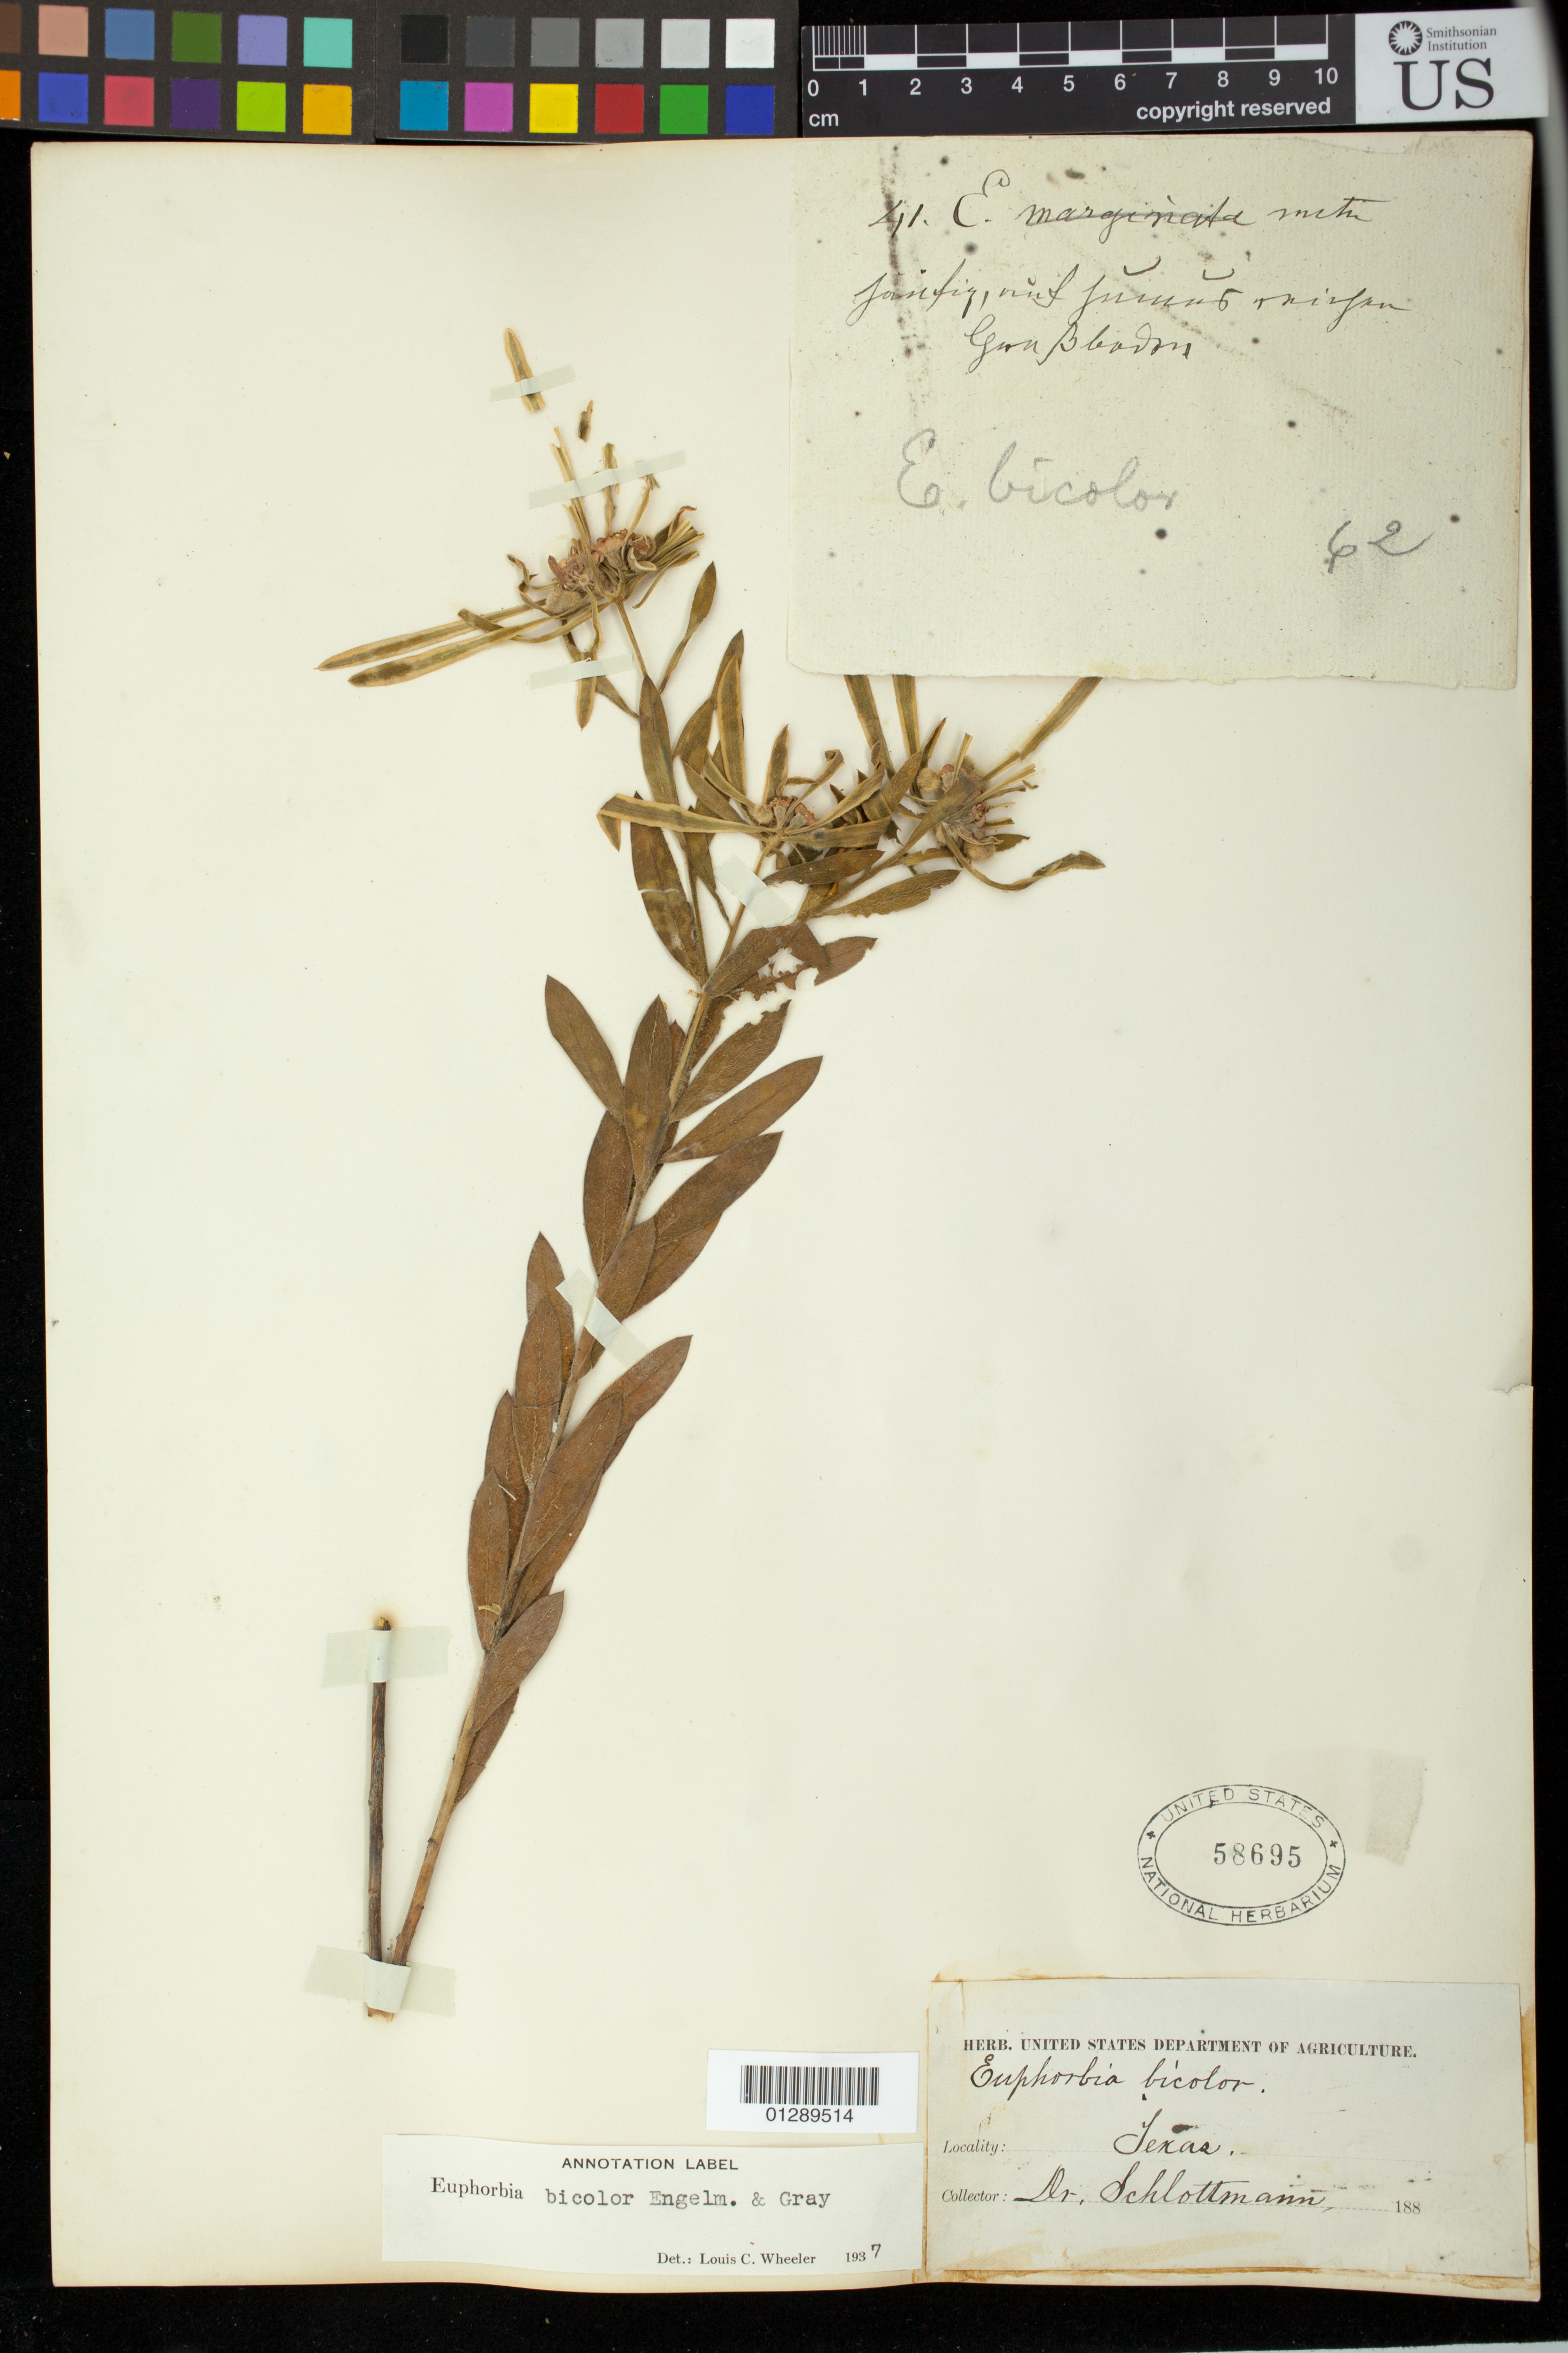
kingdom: Plantae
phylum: Tracheophyta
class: Magnoliopsida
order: Malpighiales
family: Euphorbiaceae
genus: Euphorbia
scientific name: Euphorbia bicolor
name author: Engelm. & A. Gray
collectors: -. Schlottmann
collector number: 41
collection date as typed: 188-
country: United States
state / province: Texas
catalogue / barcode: US 58695